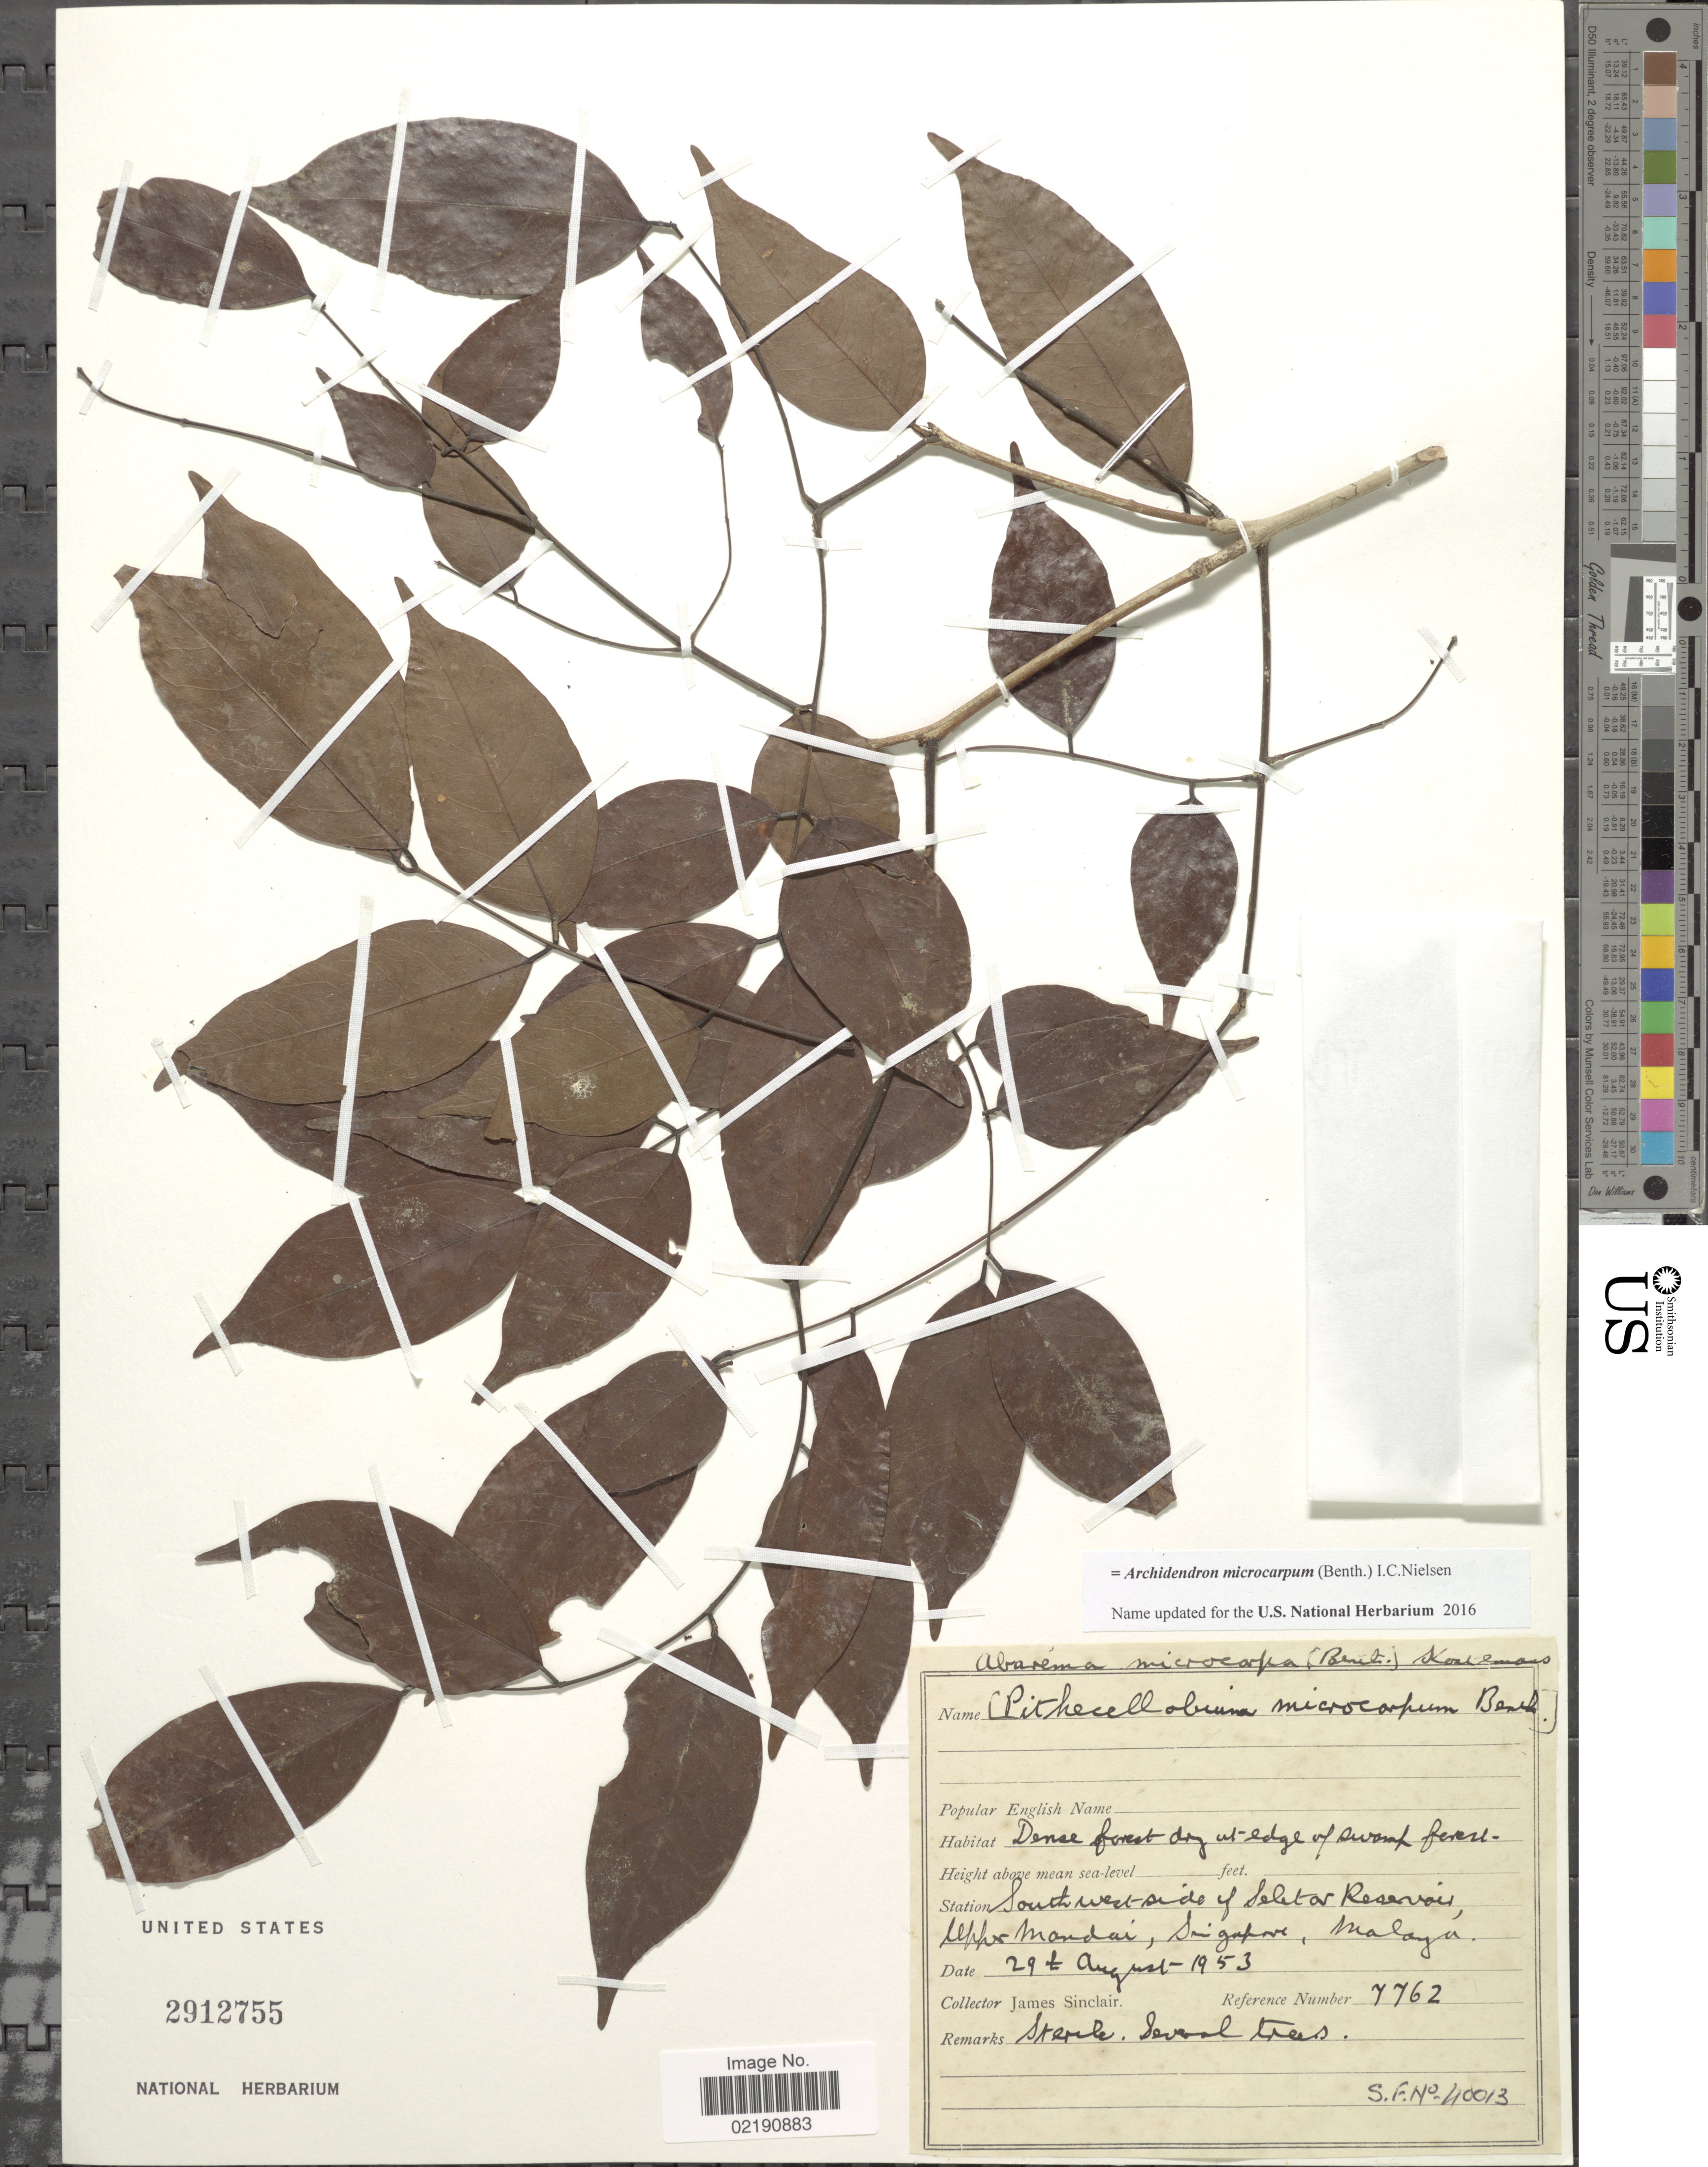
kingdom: Plantae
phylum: Tracheophyta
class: Magnoliopsida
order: Fabales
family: Fabaceae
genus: Archidendron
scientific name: Archidendron microcarpum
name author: (Benth.) I.C. Nielsen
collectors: J. Sinclair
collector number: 7762/40013?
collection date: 1953-08-29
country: Singapore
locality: Dense forest dry out edge of swamp forest, southwest side of Seletor Reservoir, upps Mandai, Malaya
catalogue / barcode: US 2912755